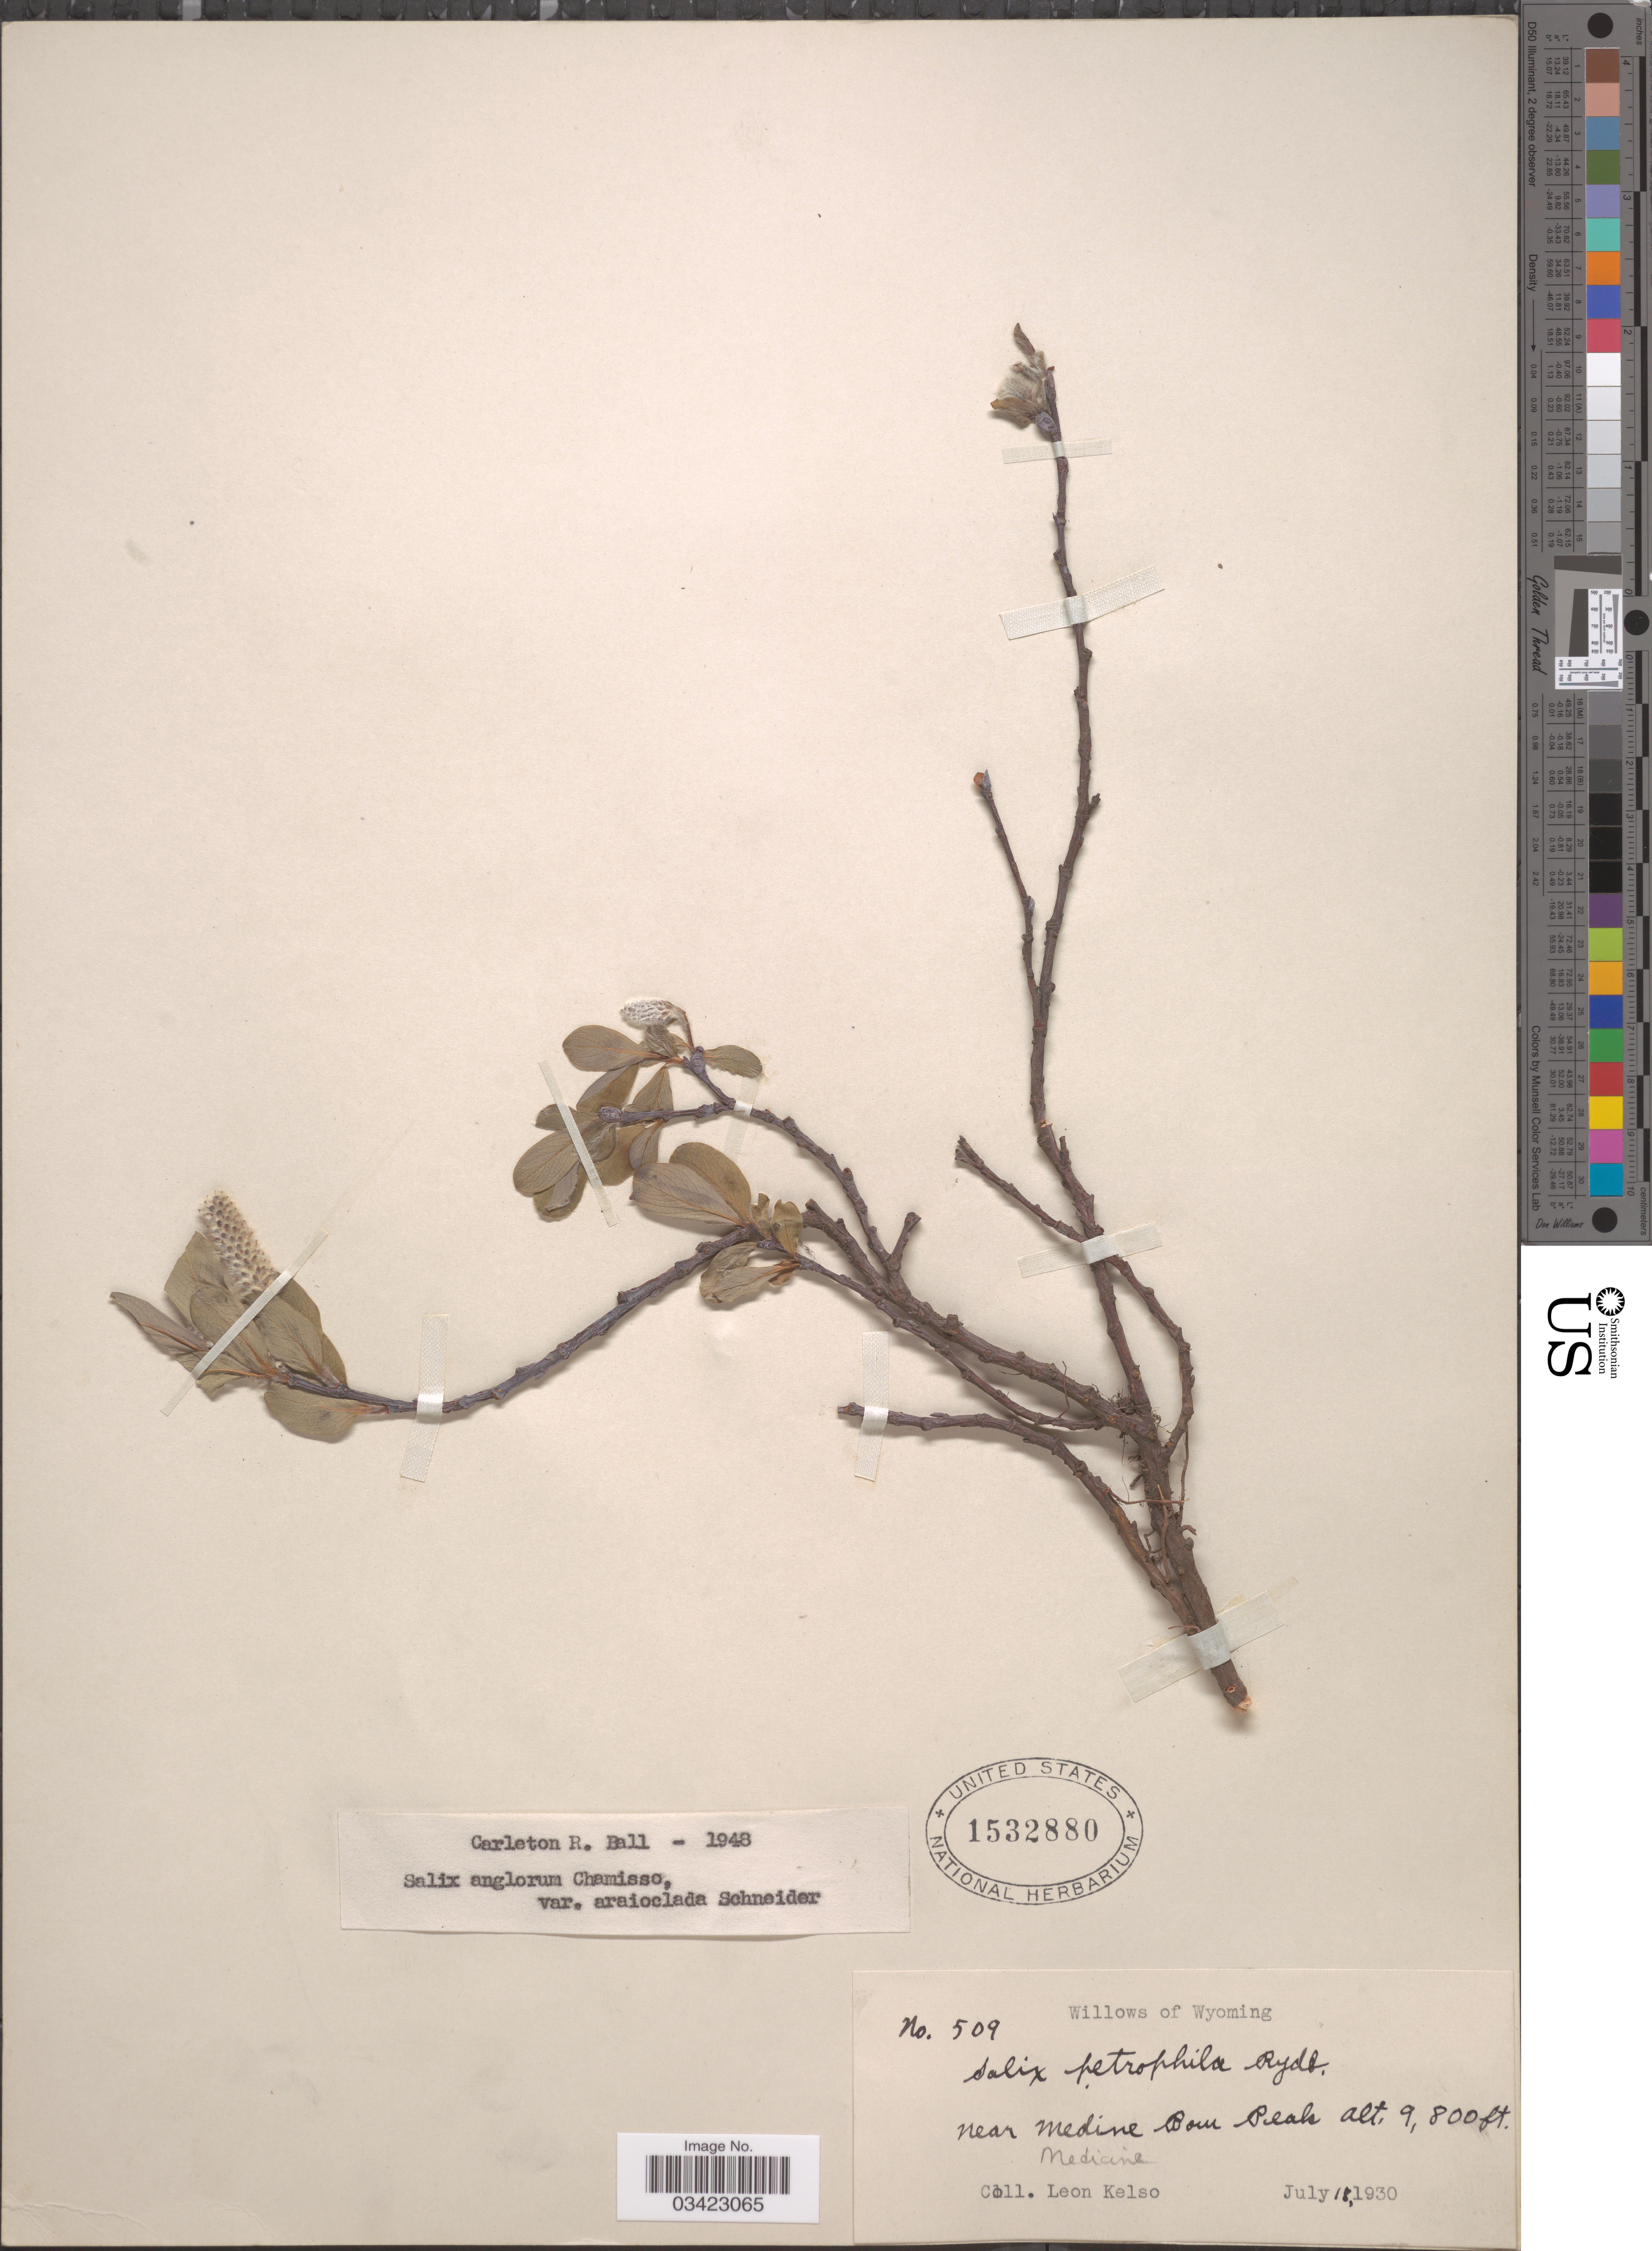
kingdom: Plantae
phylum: Tracheophyta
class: Magnoliopsida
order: Malpighiales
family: Salicaceae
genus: Salix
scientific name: Salix anglorum var. araioclada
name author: C.K. Schneid.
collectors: L. Kelso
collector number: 509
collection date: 1930-07-18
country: United States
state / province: Wyoming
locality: Near Medicine Bow Peak.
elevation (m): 2987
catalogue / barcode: US 1532880